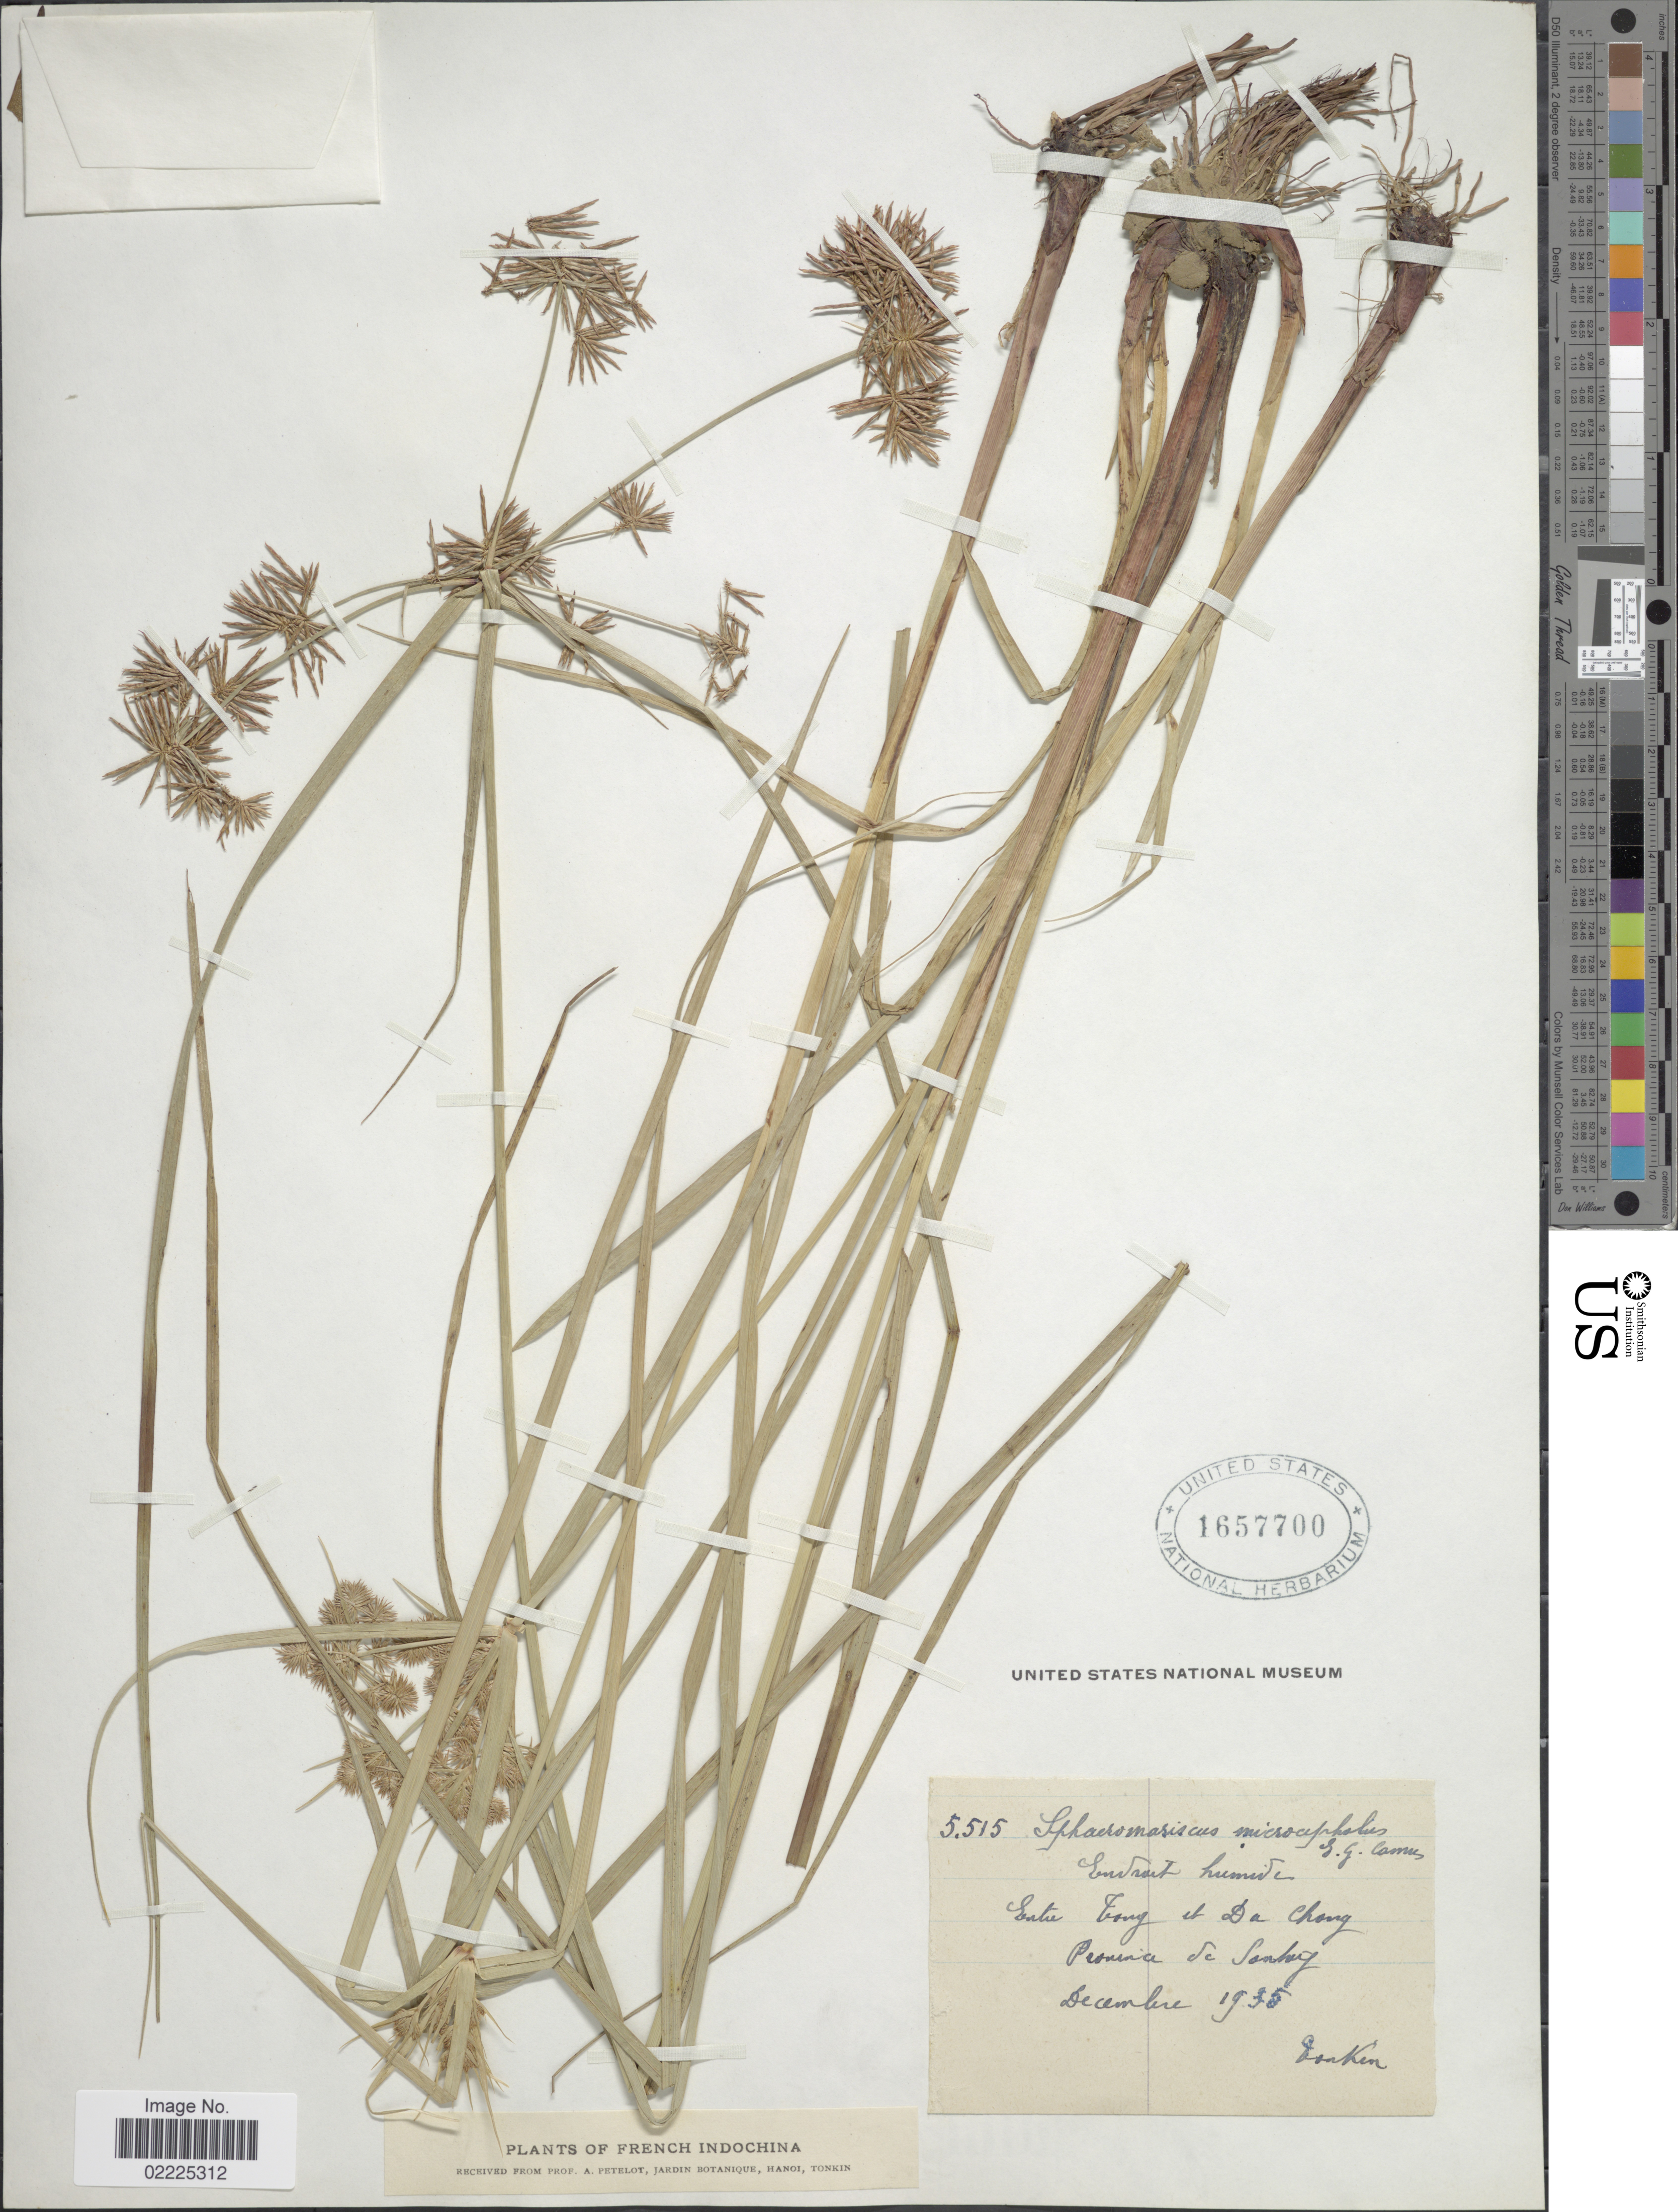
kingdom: Plantae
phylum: Tracheophyta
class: Liliopsida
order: Poales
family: Cyperaceae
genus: Cyperus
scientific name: Cyperus compactus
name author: Retz.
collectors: A. Petelot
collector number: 5515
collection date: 1935-12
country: Vietnam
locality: French Indochina. Tonkin. Entre Tong et Da Chong, Provincia de Sanhuz [interpreted]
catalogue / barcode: US 1657700